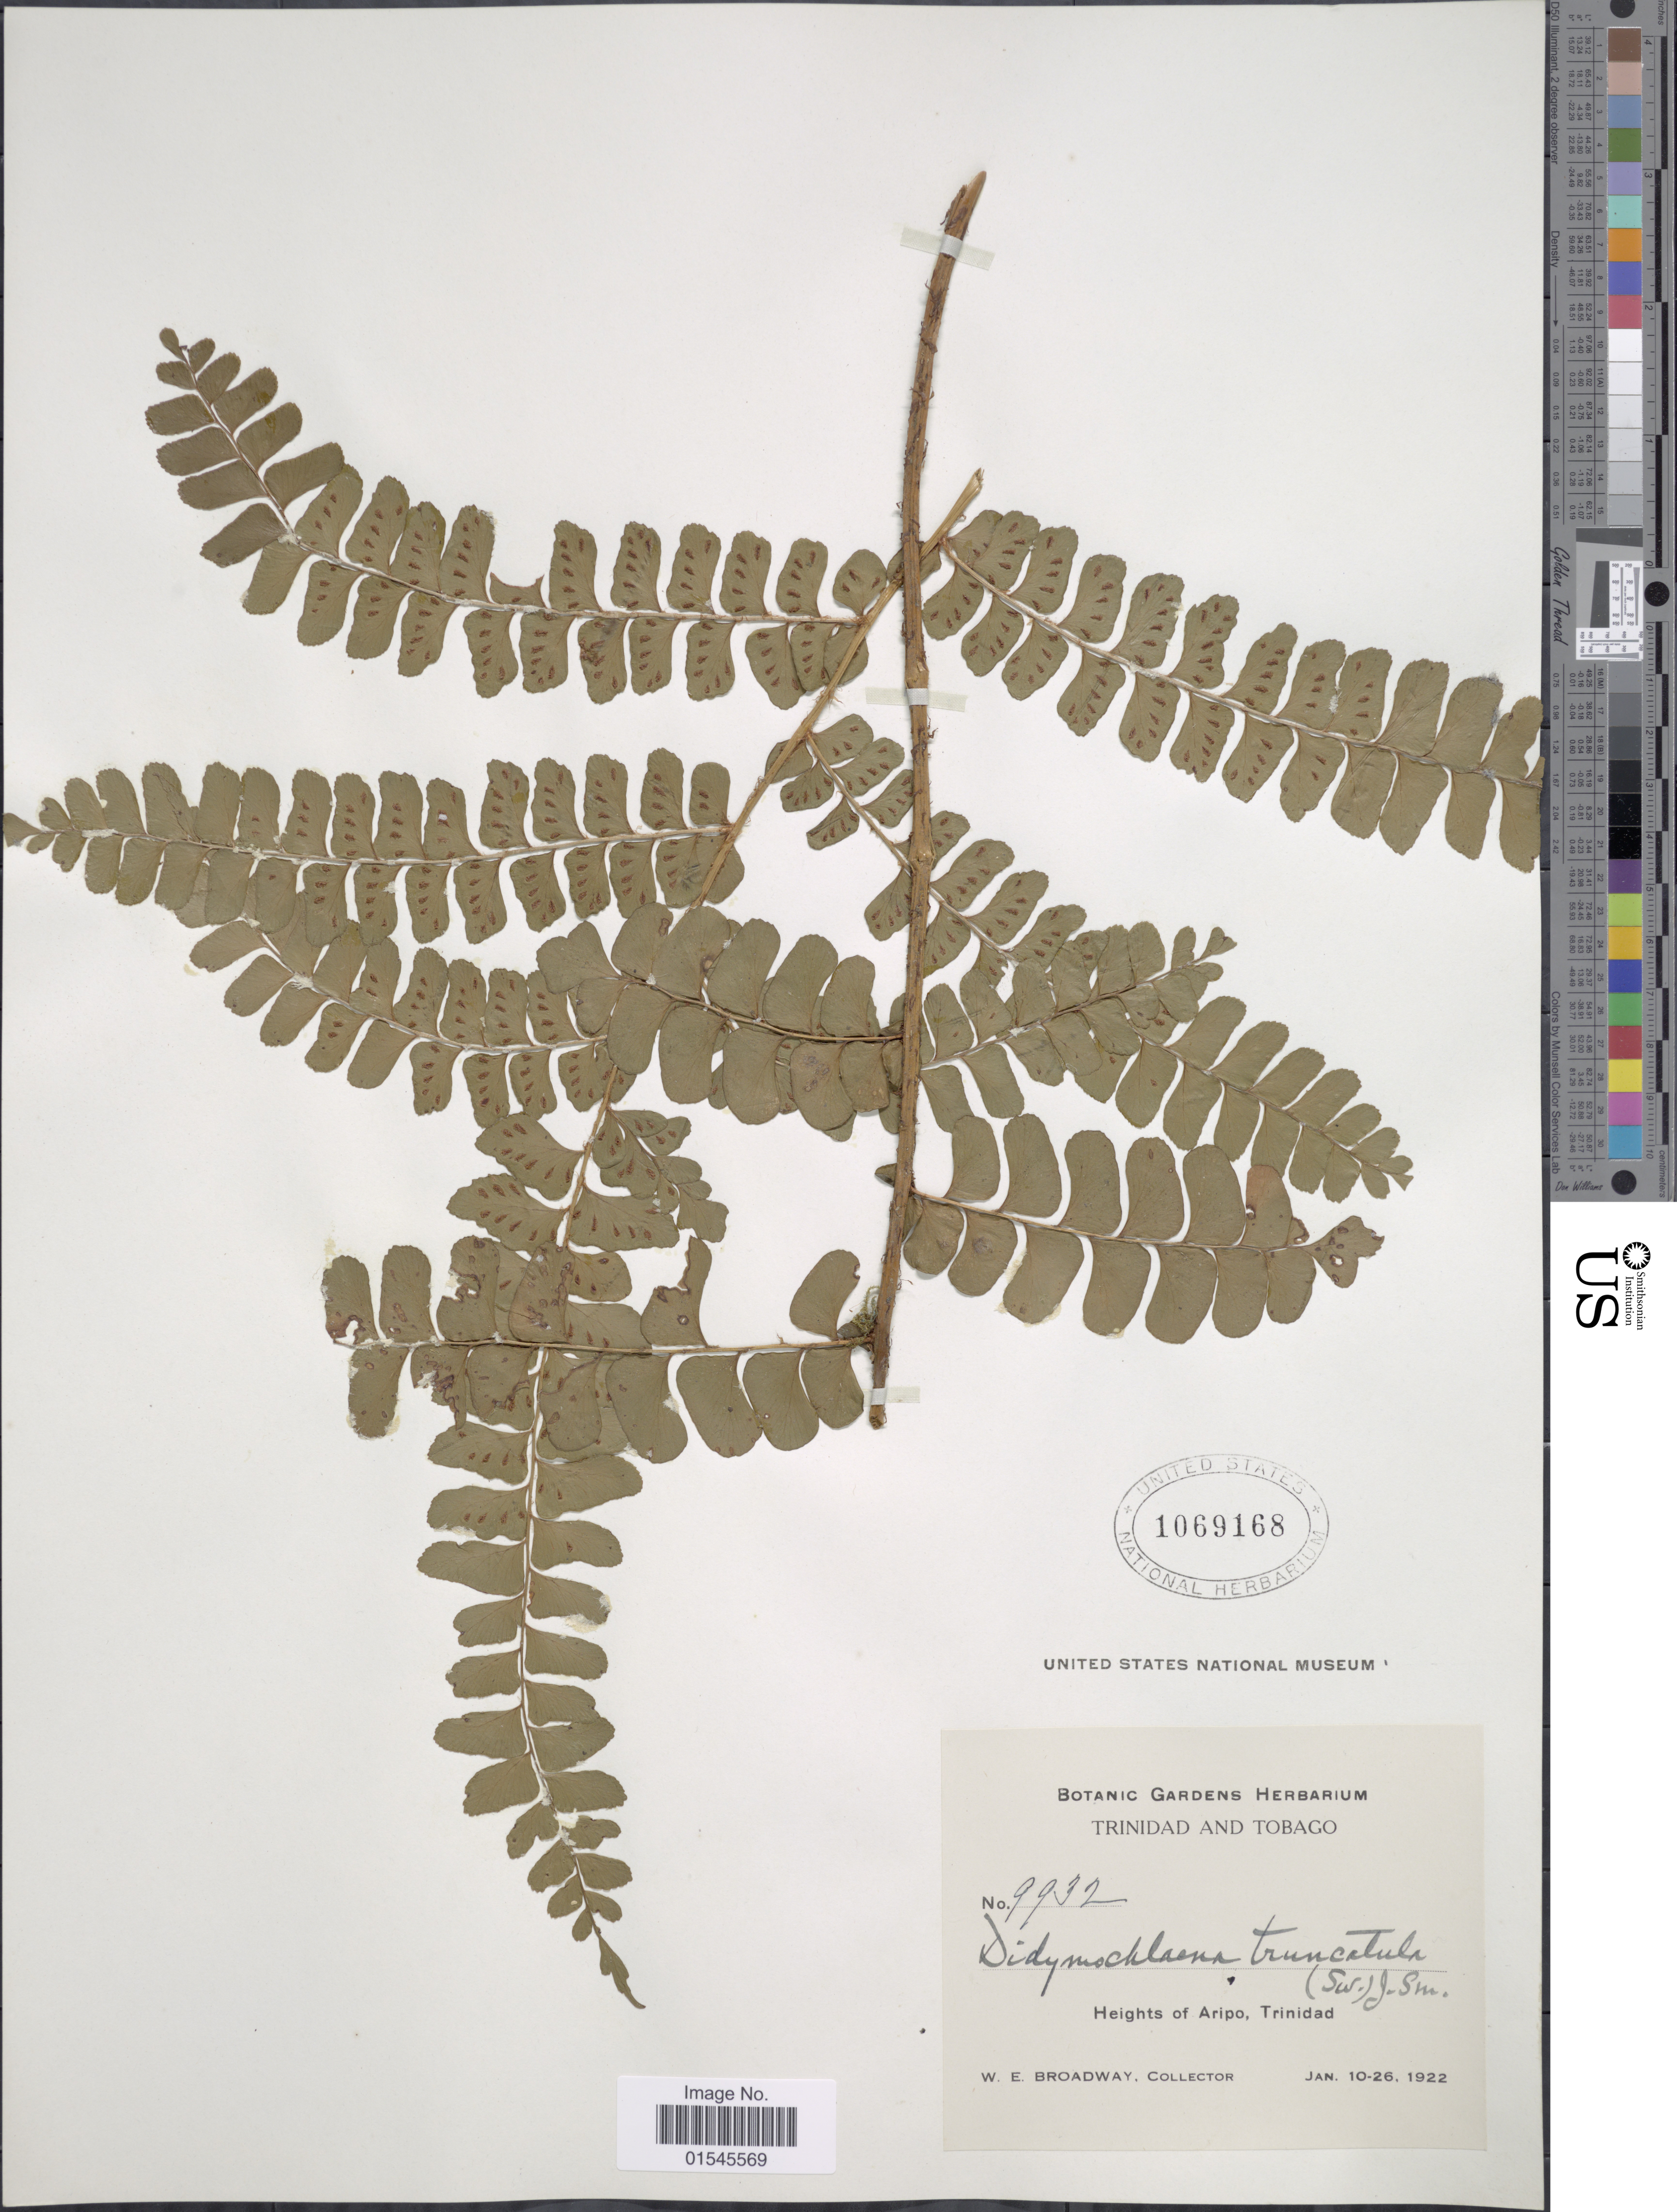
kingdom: Plantae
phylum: Tracheophyta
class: Polypodiopsida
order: Polypodiales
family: Didymochlaenaceae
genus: Didymochlaena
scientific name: Didymochlaena truncatula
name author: (Sw.) J. Sm.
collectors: W. E. Broadway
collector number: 9932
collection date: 1922-01-10/1922-01-26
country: Trinidad and Tobago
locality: Heights of Aripo, Trinidad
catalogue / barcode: US 1069168